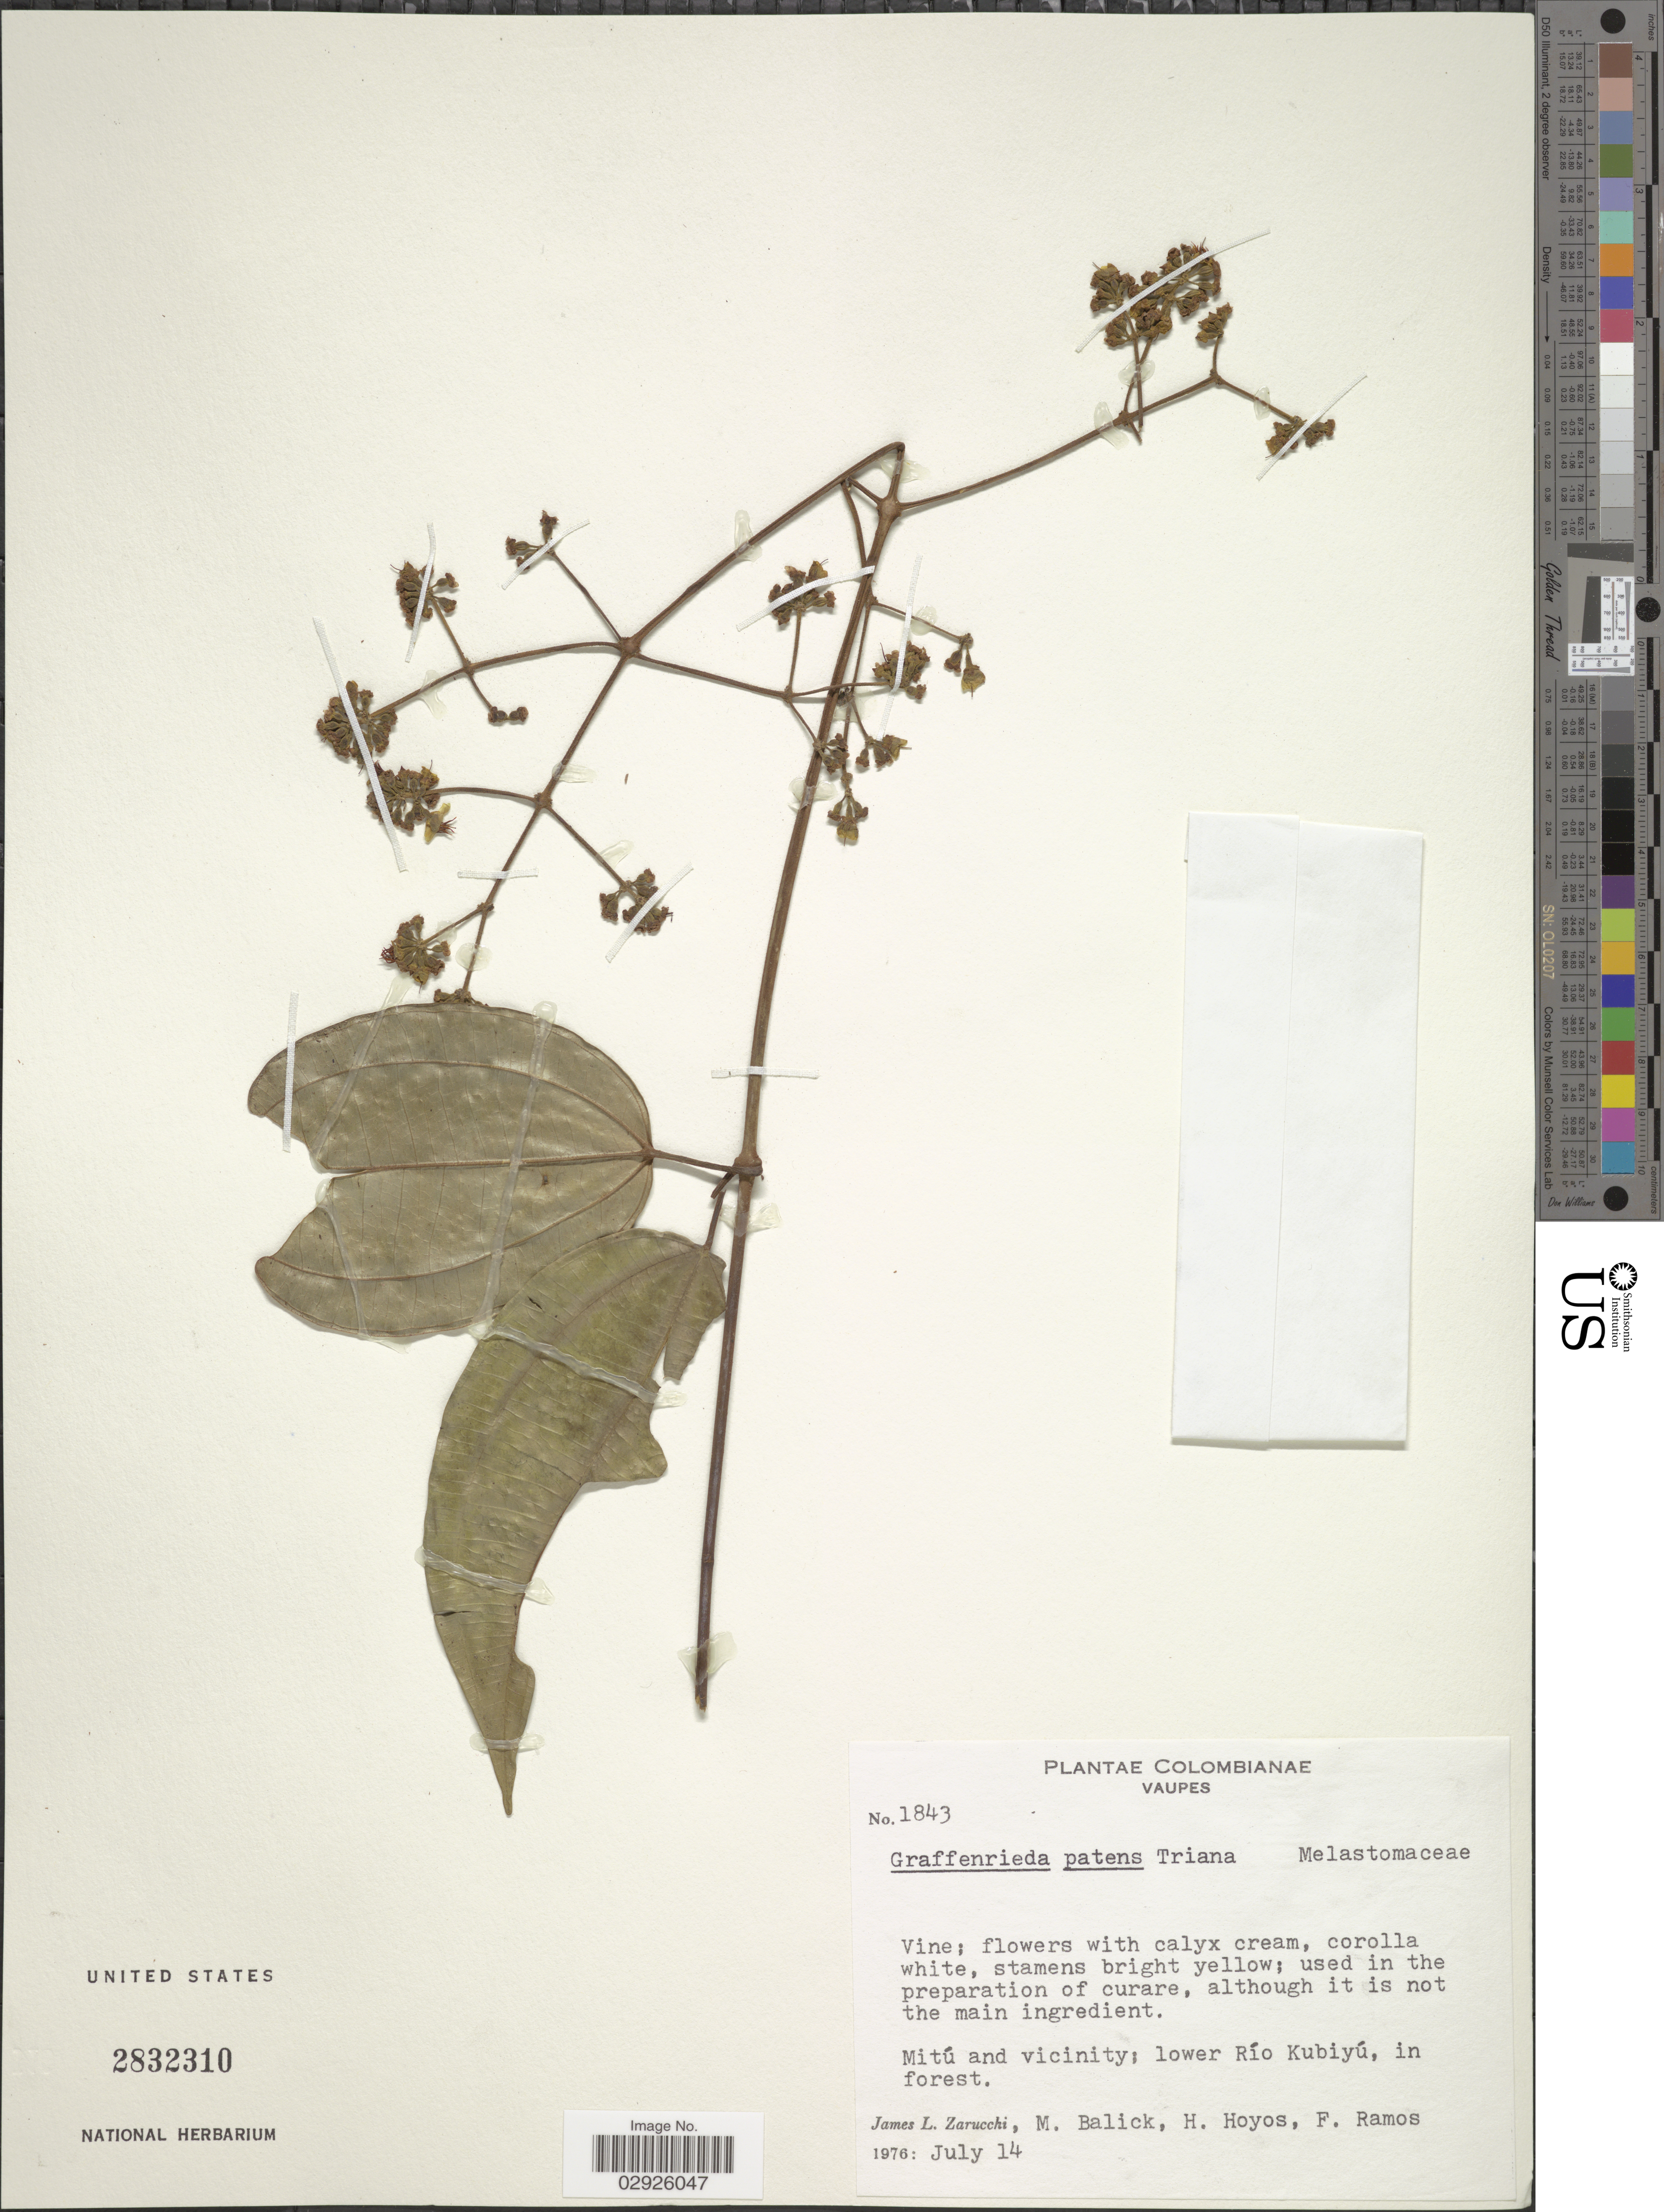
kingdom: Plantae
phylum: Tracheophyta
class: Magnoliopsida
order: Myrtales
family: Melastomataceae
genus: Graffenrieda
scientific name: Graffenrieda patens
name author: Triana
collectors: J. L. Zarucchi, M. Balick, H. Hoyos & F. Ramos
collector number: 1843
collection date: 1976-07-14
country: Colombia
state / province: Vaupés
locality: Mitú and vicinity; lower Río Kubiyú, in forest.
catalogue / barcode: US 2832310